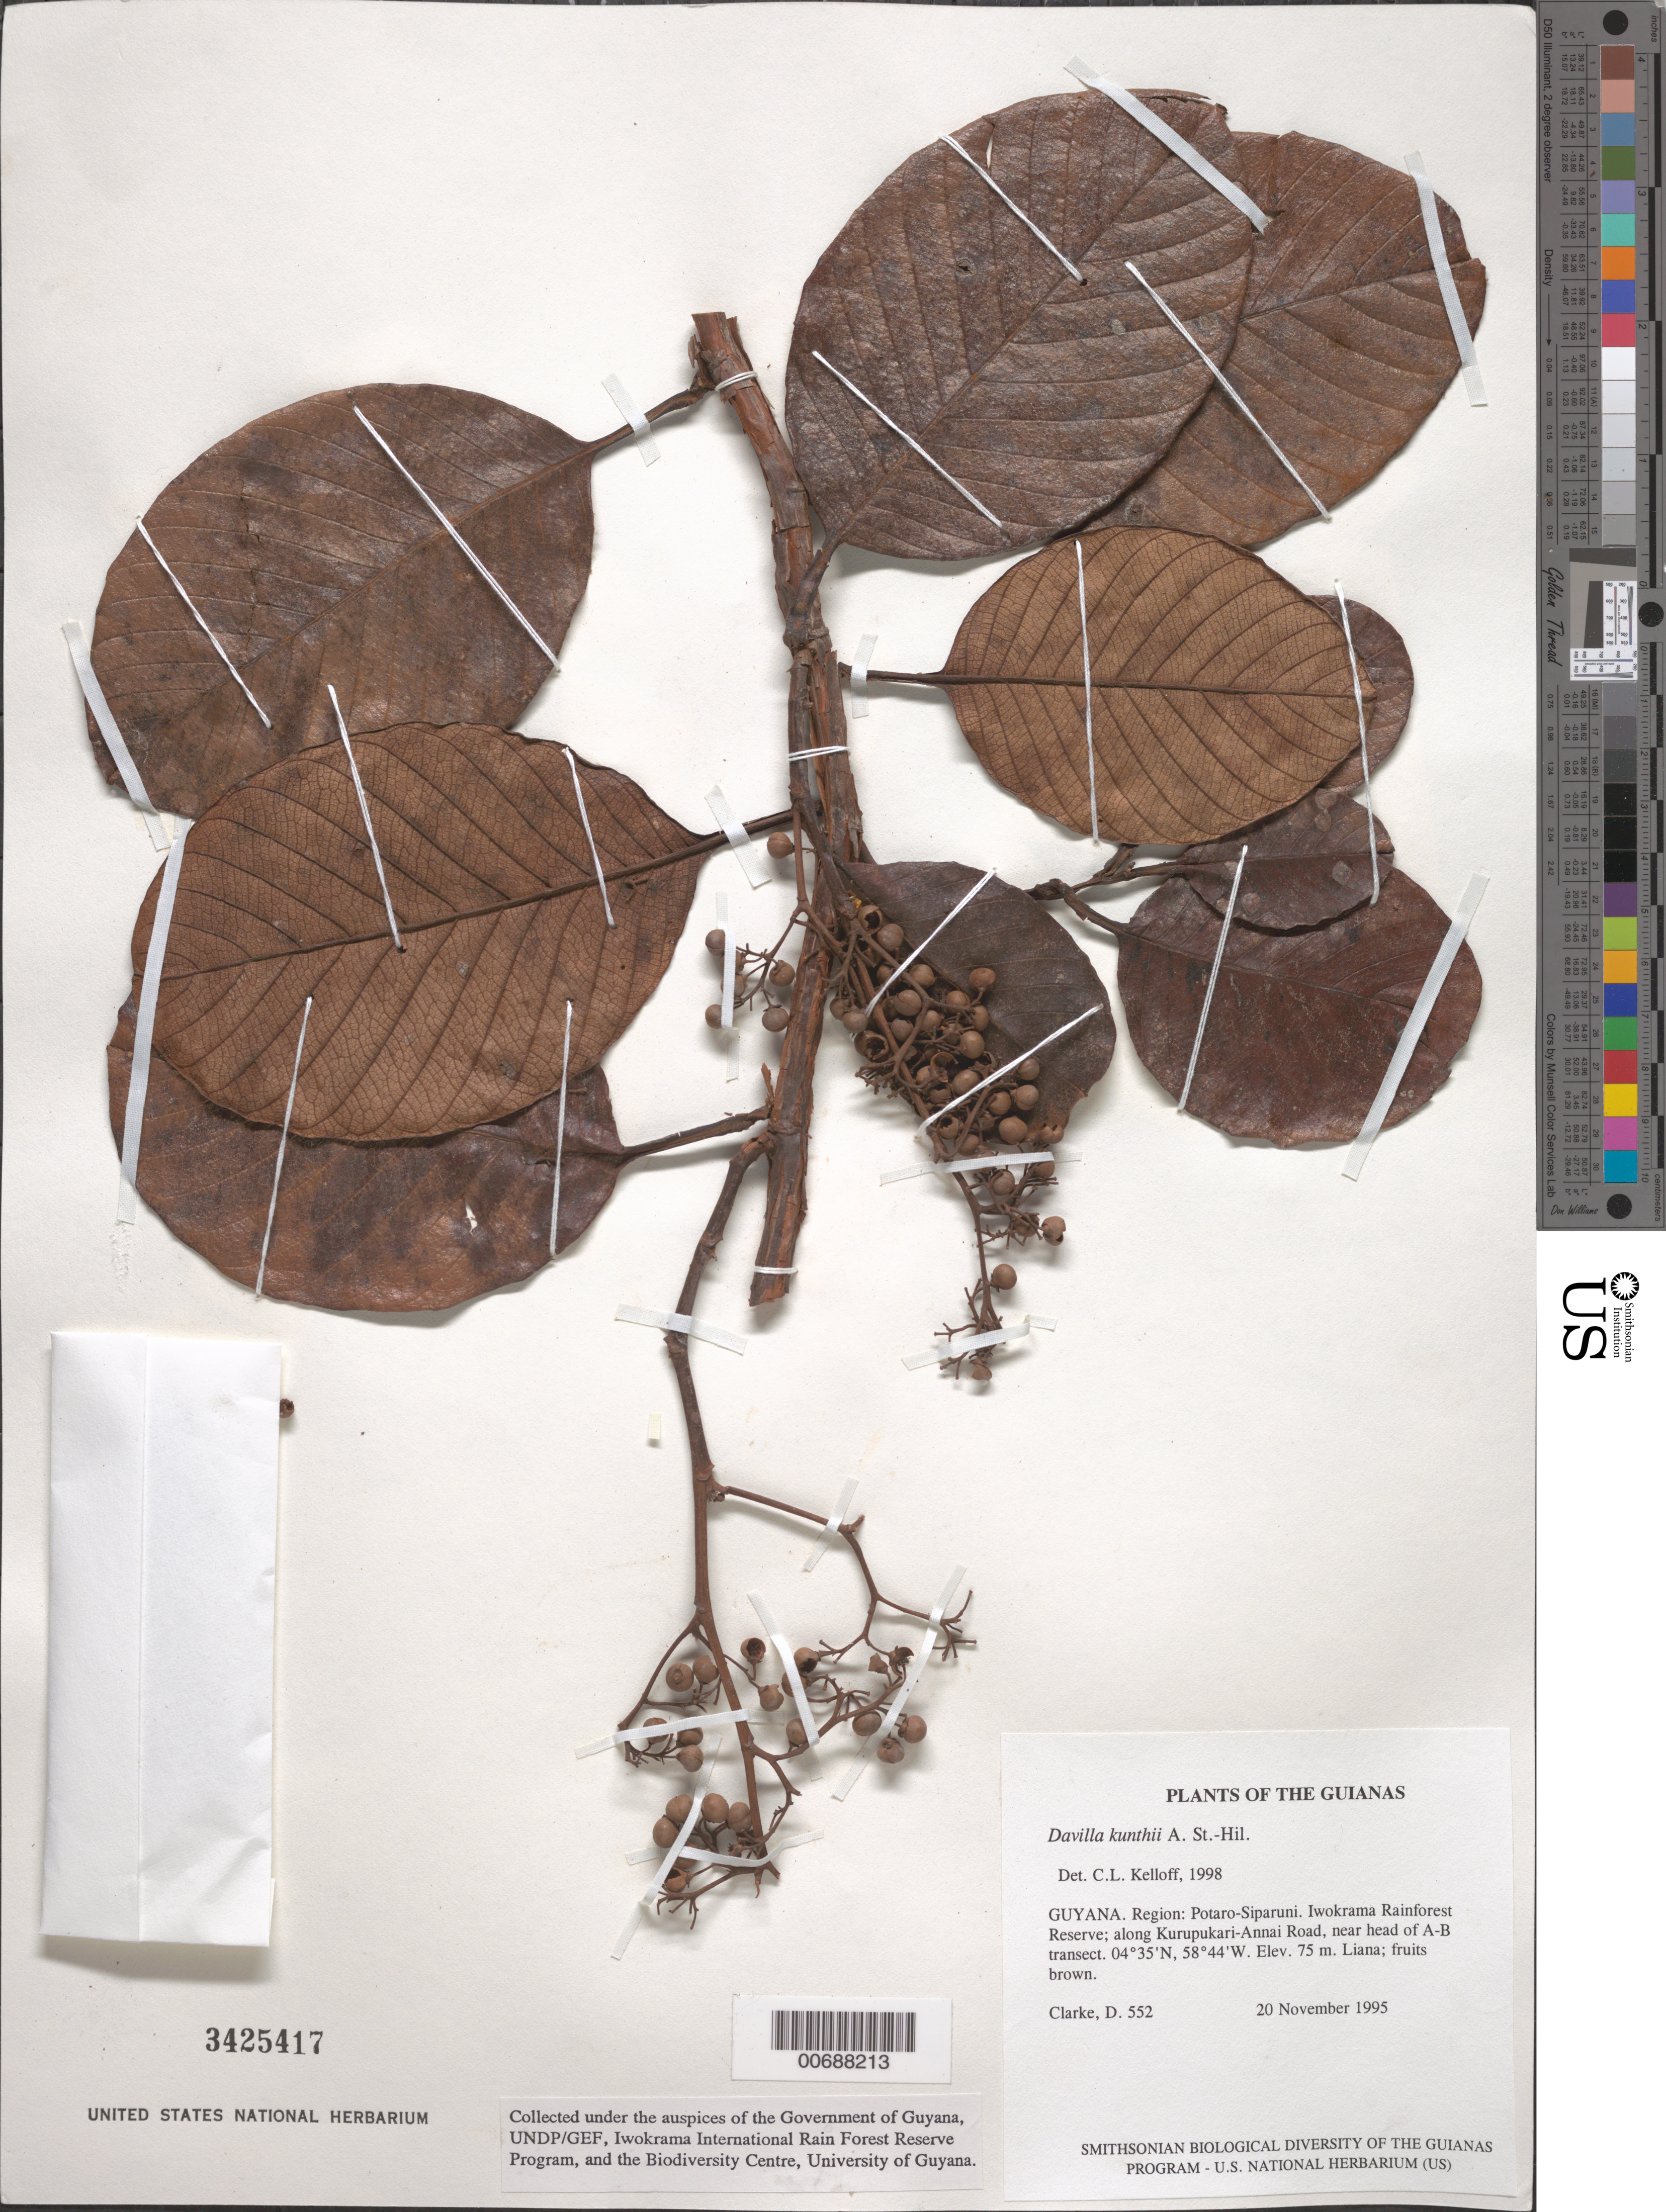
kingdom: Plantae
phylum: Tracheophyta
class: Magnoliopsida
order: Dilleniales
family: Dilleniaceae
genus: Davilla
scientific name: Davilla kunthii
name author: A. St.-Hil.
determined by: Kelloff, Carol L., (US), Smithsonian Institution - National Museum of Natural History (UNITED STATES)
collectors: H. D. Clarke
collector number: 552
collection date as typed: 20 November 1995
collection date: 1995-11-20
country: Guyana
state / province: Potaro-Siparuni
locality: Iwokrama Rainforest Reserve; along Kurupukari-Annai Road, near head of A-B transect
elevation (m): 75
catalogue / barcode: US 3425417